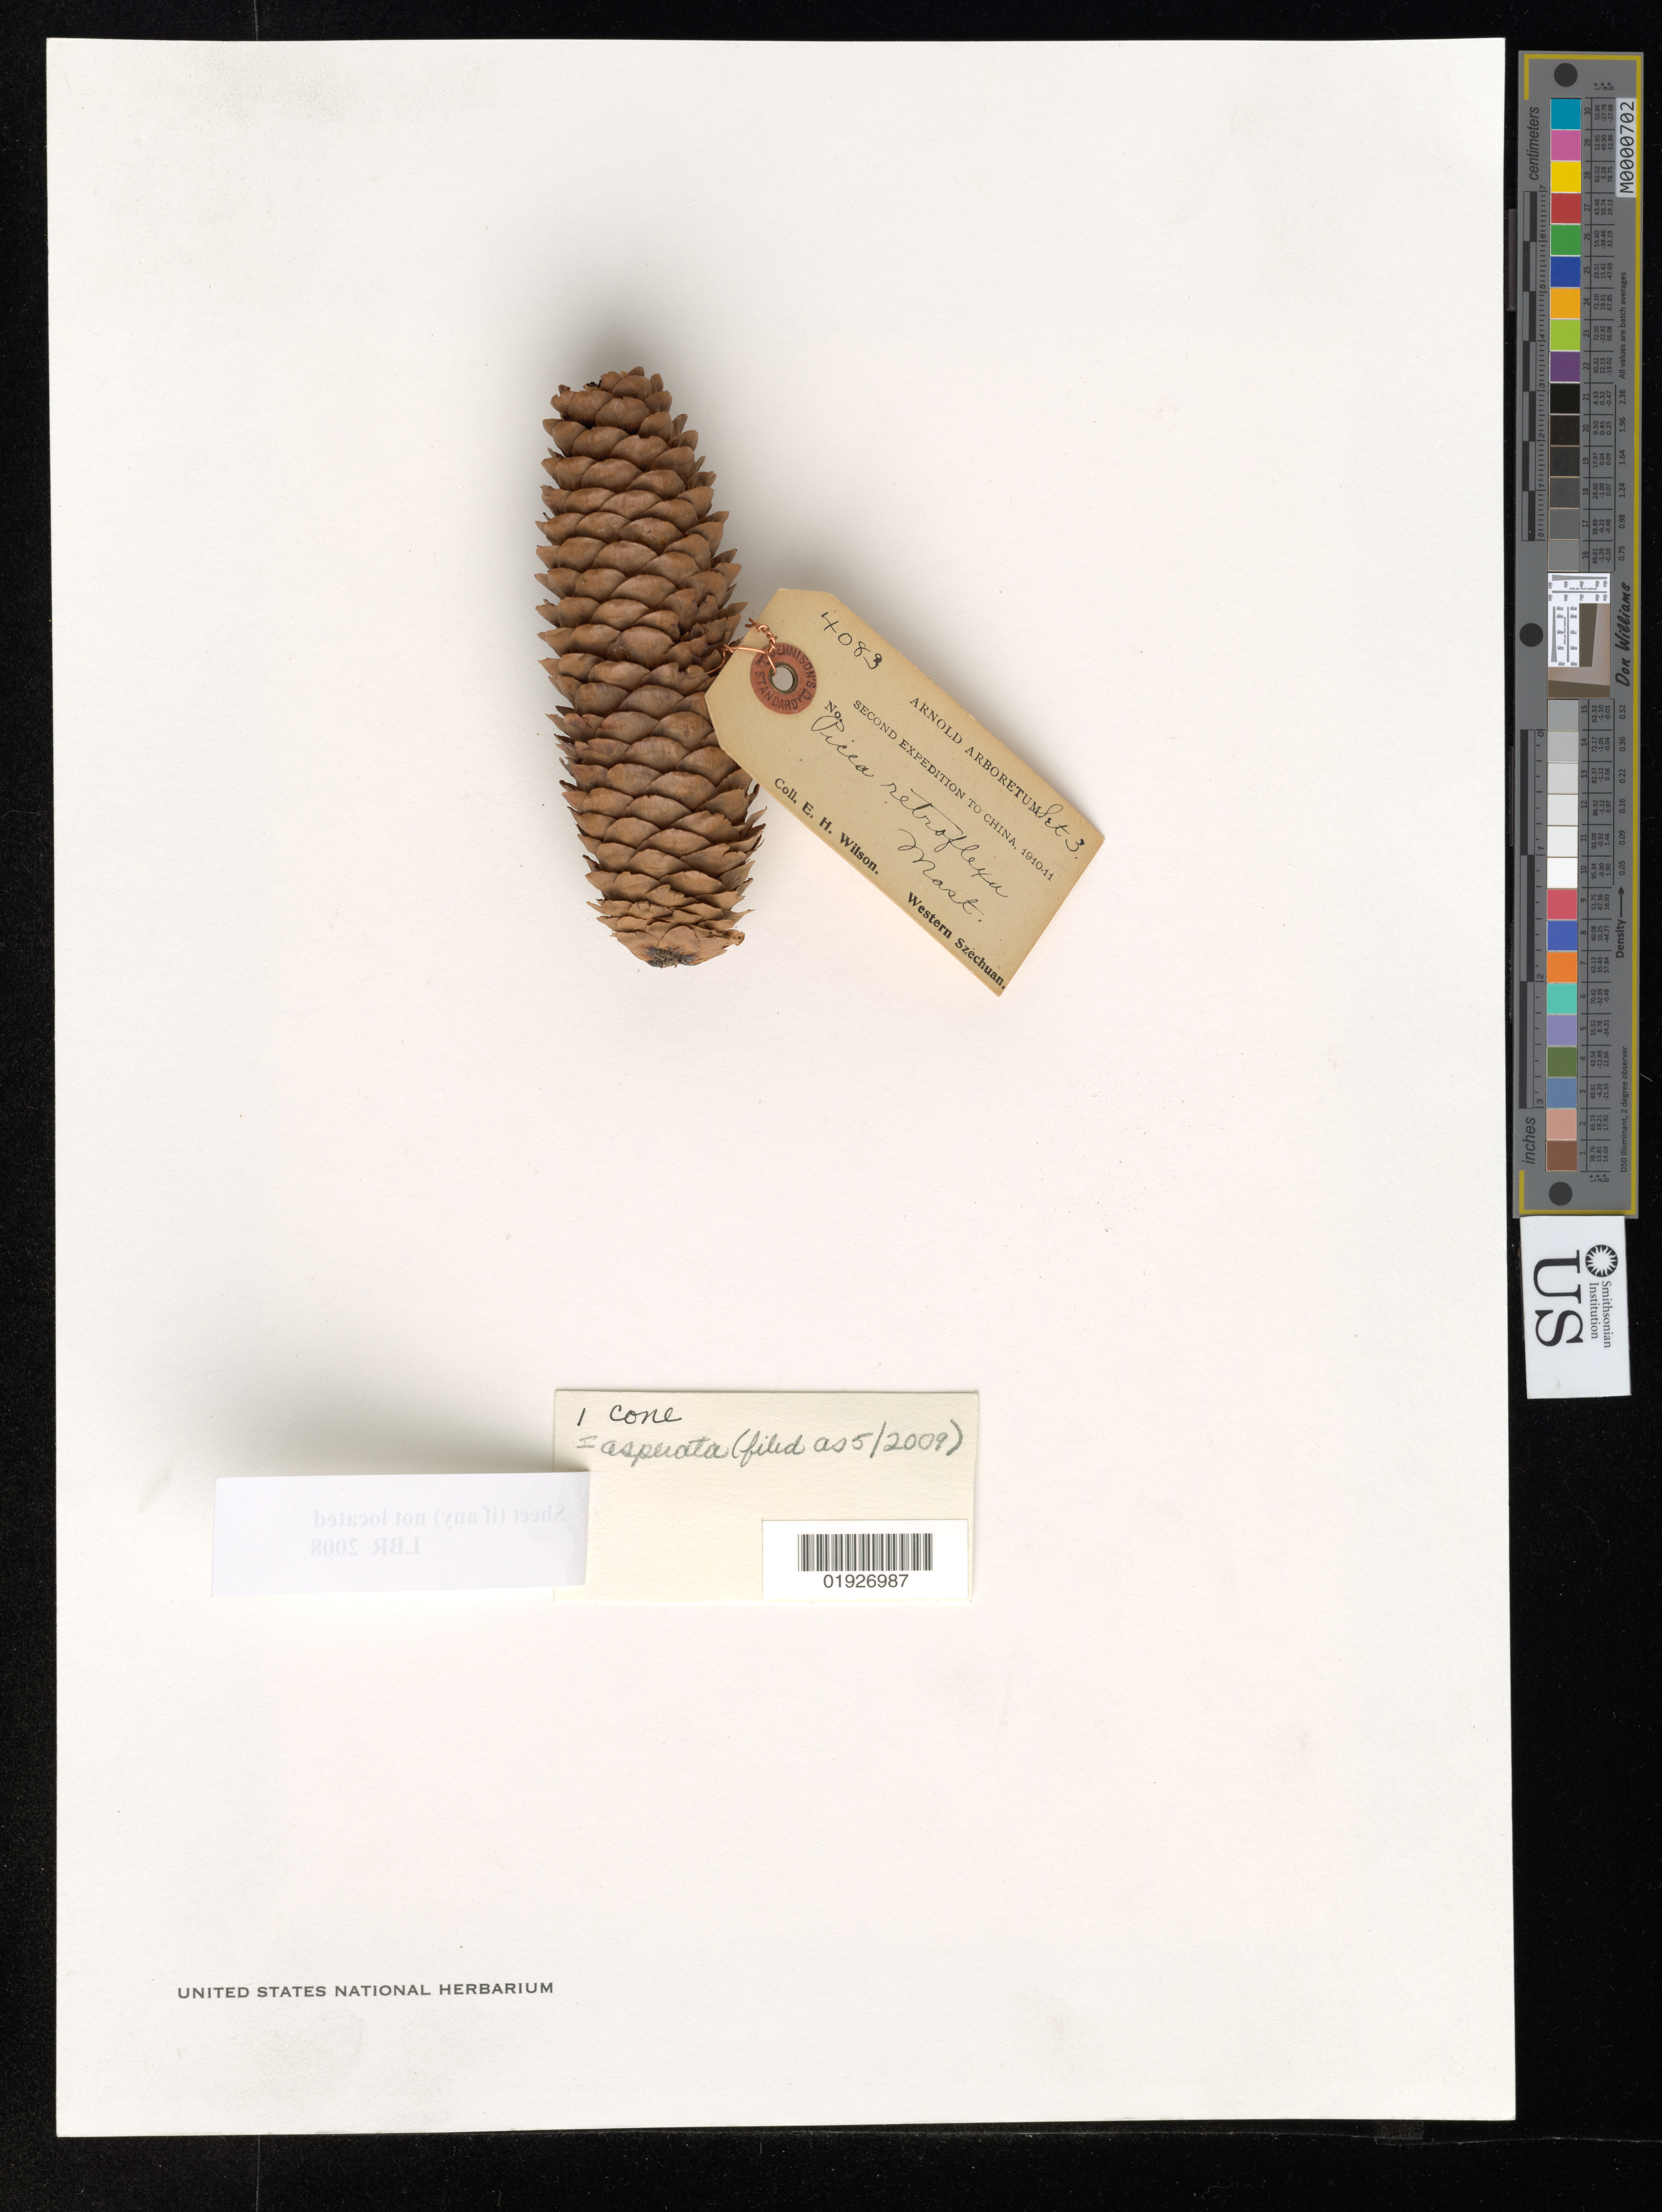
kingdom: Plantae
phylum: Tracheophyta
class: Pinopsida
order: Pinales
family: Pinaceae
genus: Picea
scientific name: Picea asperata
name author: Mast.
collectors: E. H. Wilson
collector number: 4083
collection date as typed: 1910 to -- --- 1911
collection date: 1910/1911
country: China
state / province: Sichuan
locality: Western Szechuan